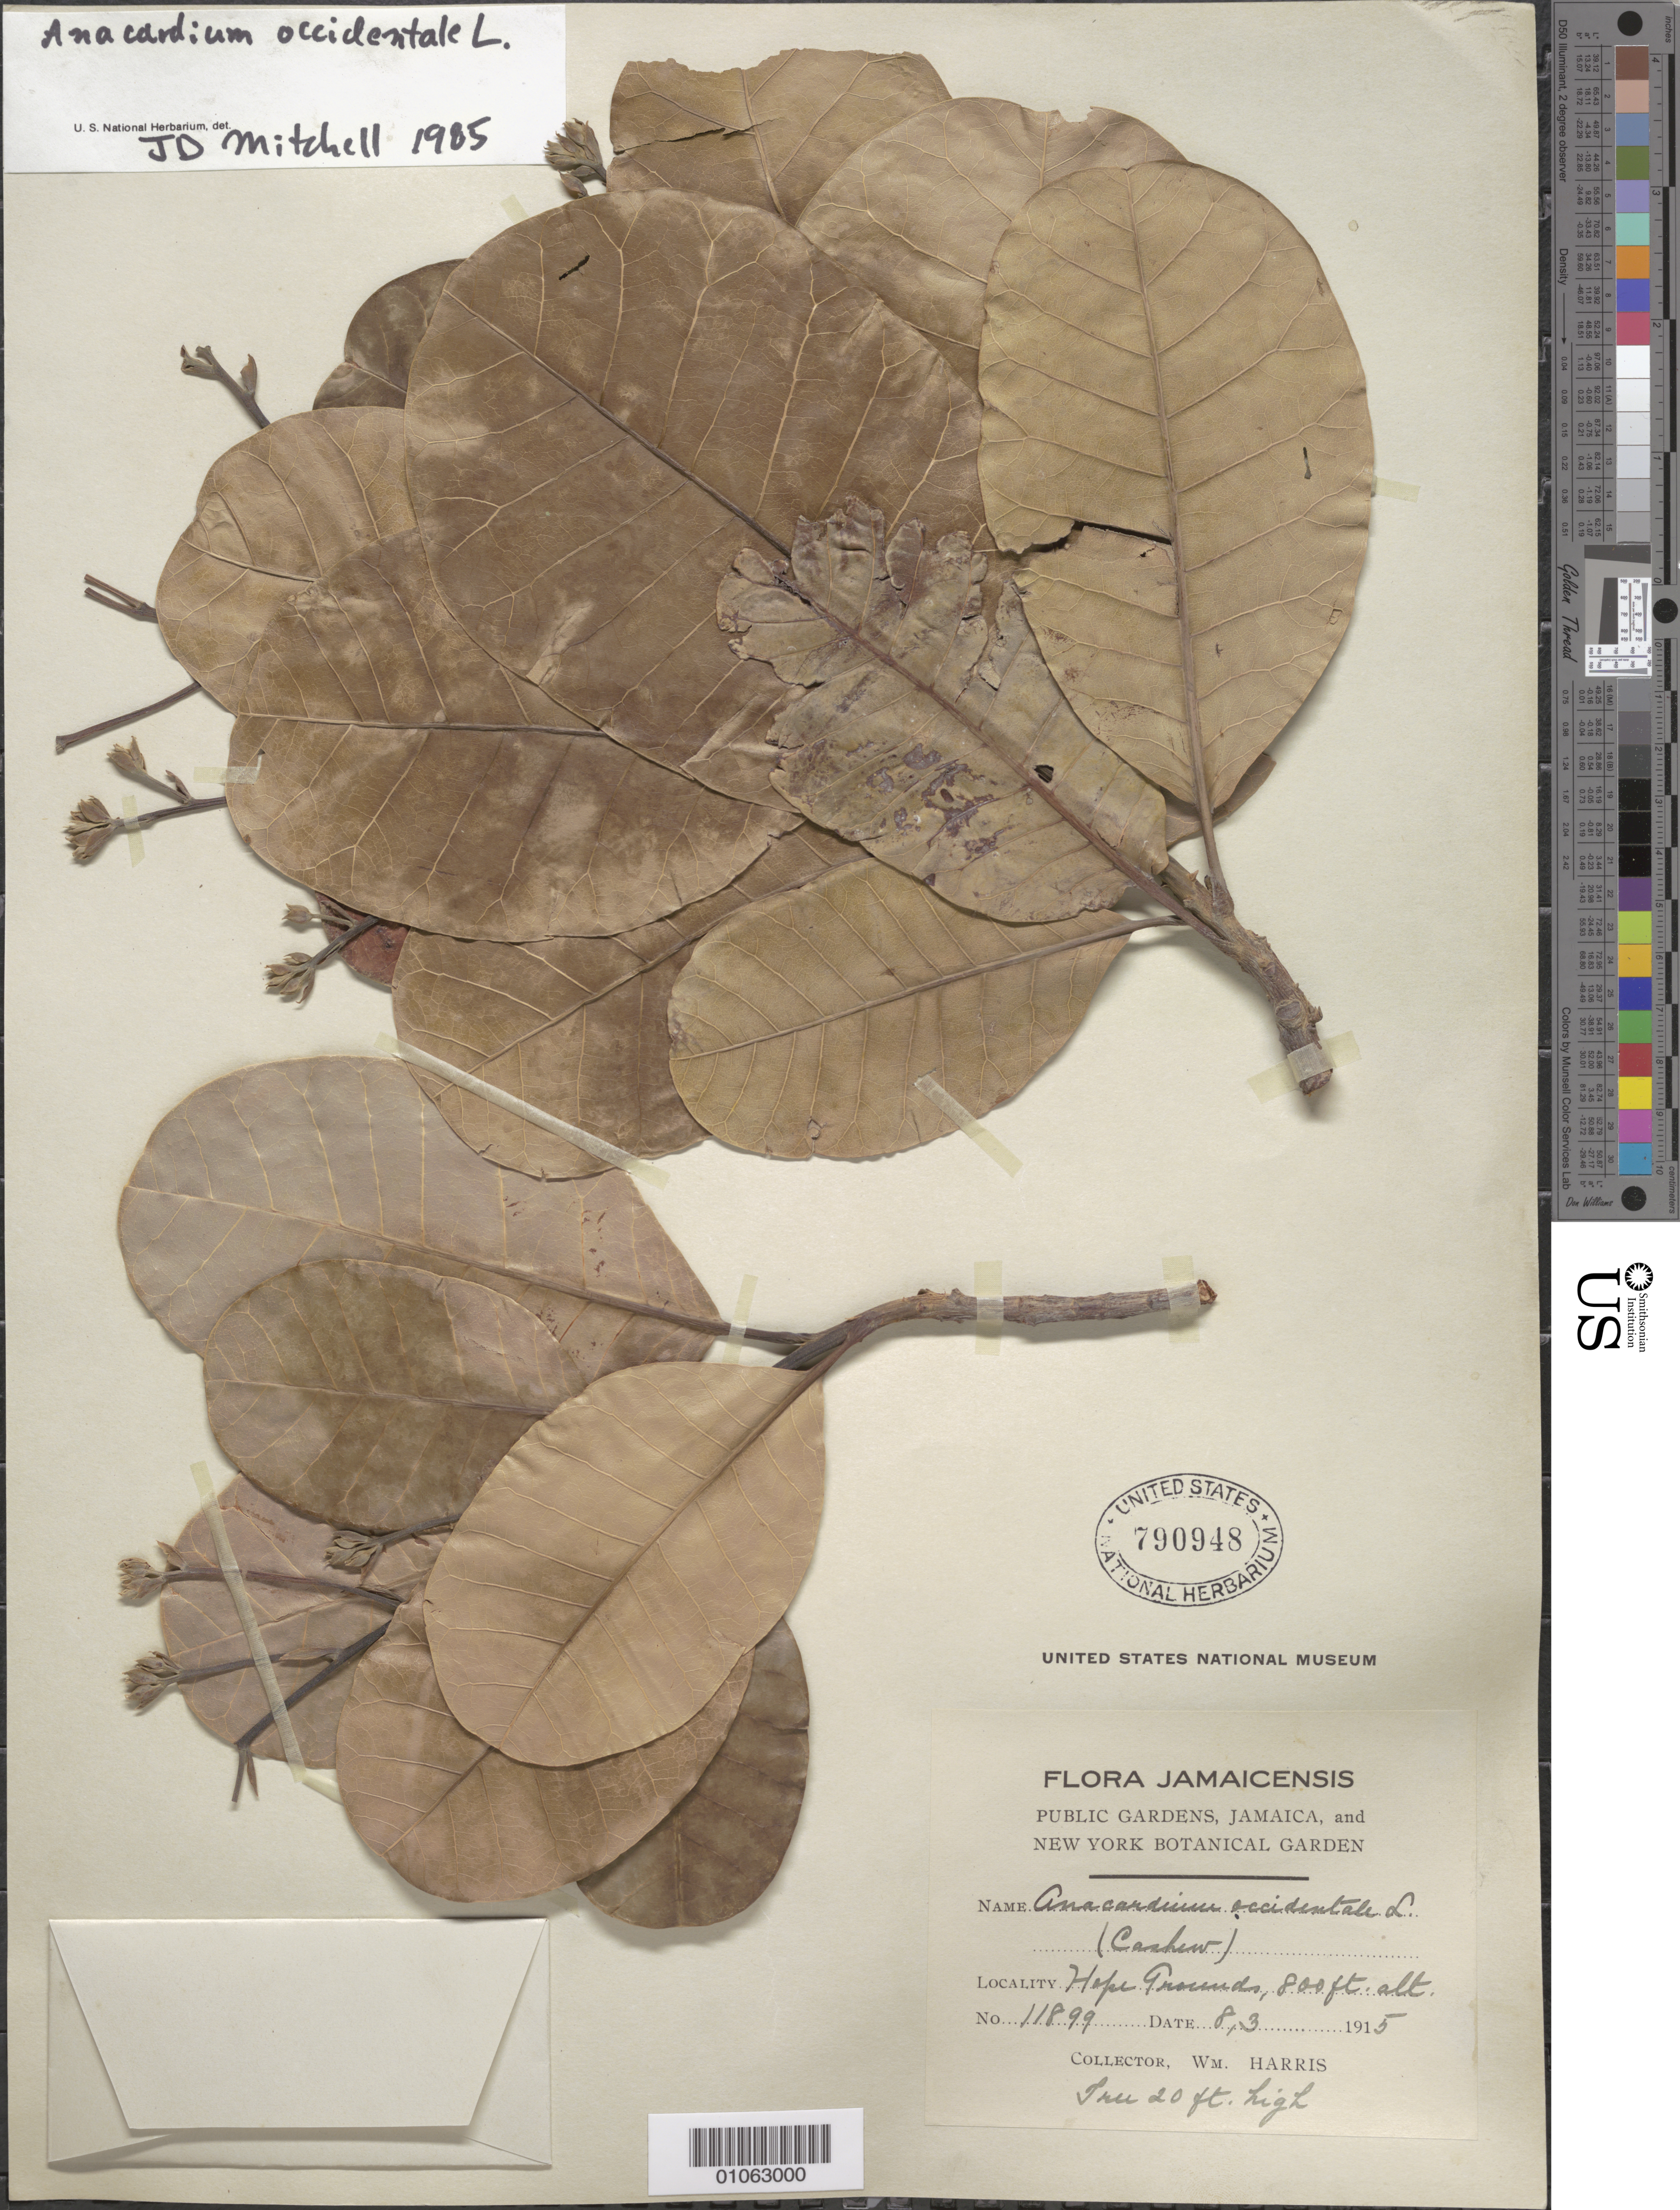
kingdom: Plantae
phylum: Tracheophyta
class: Magnoliopsida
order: Sapindales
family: Anacardiaceae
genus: Anacardium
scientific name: Anacardium occidentale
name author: L.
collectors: W. Harris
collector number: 11899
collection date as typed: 08 Mar 1915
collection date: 1915-03-08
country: Jamaica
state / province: Kingston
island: Jamaica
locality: Hope ground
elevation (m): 244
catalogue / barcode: US 790948